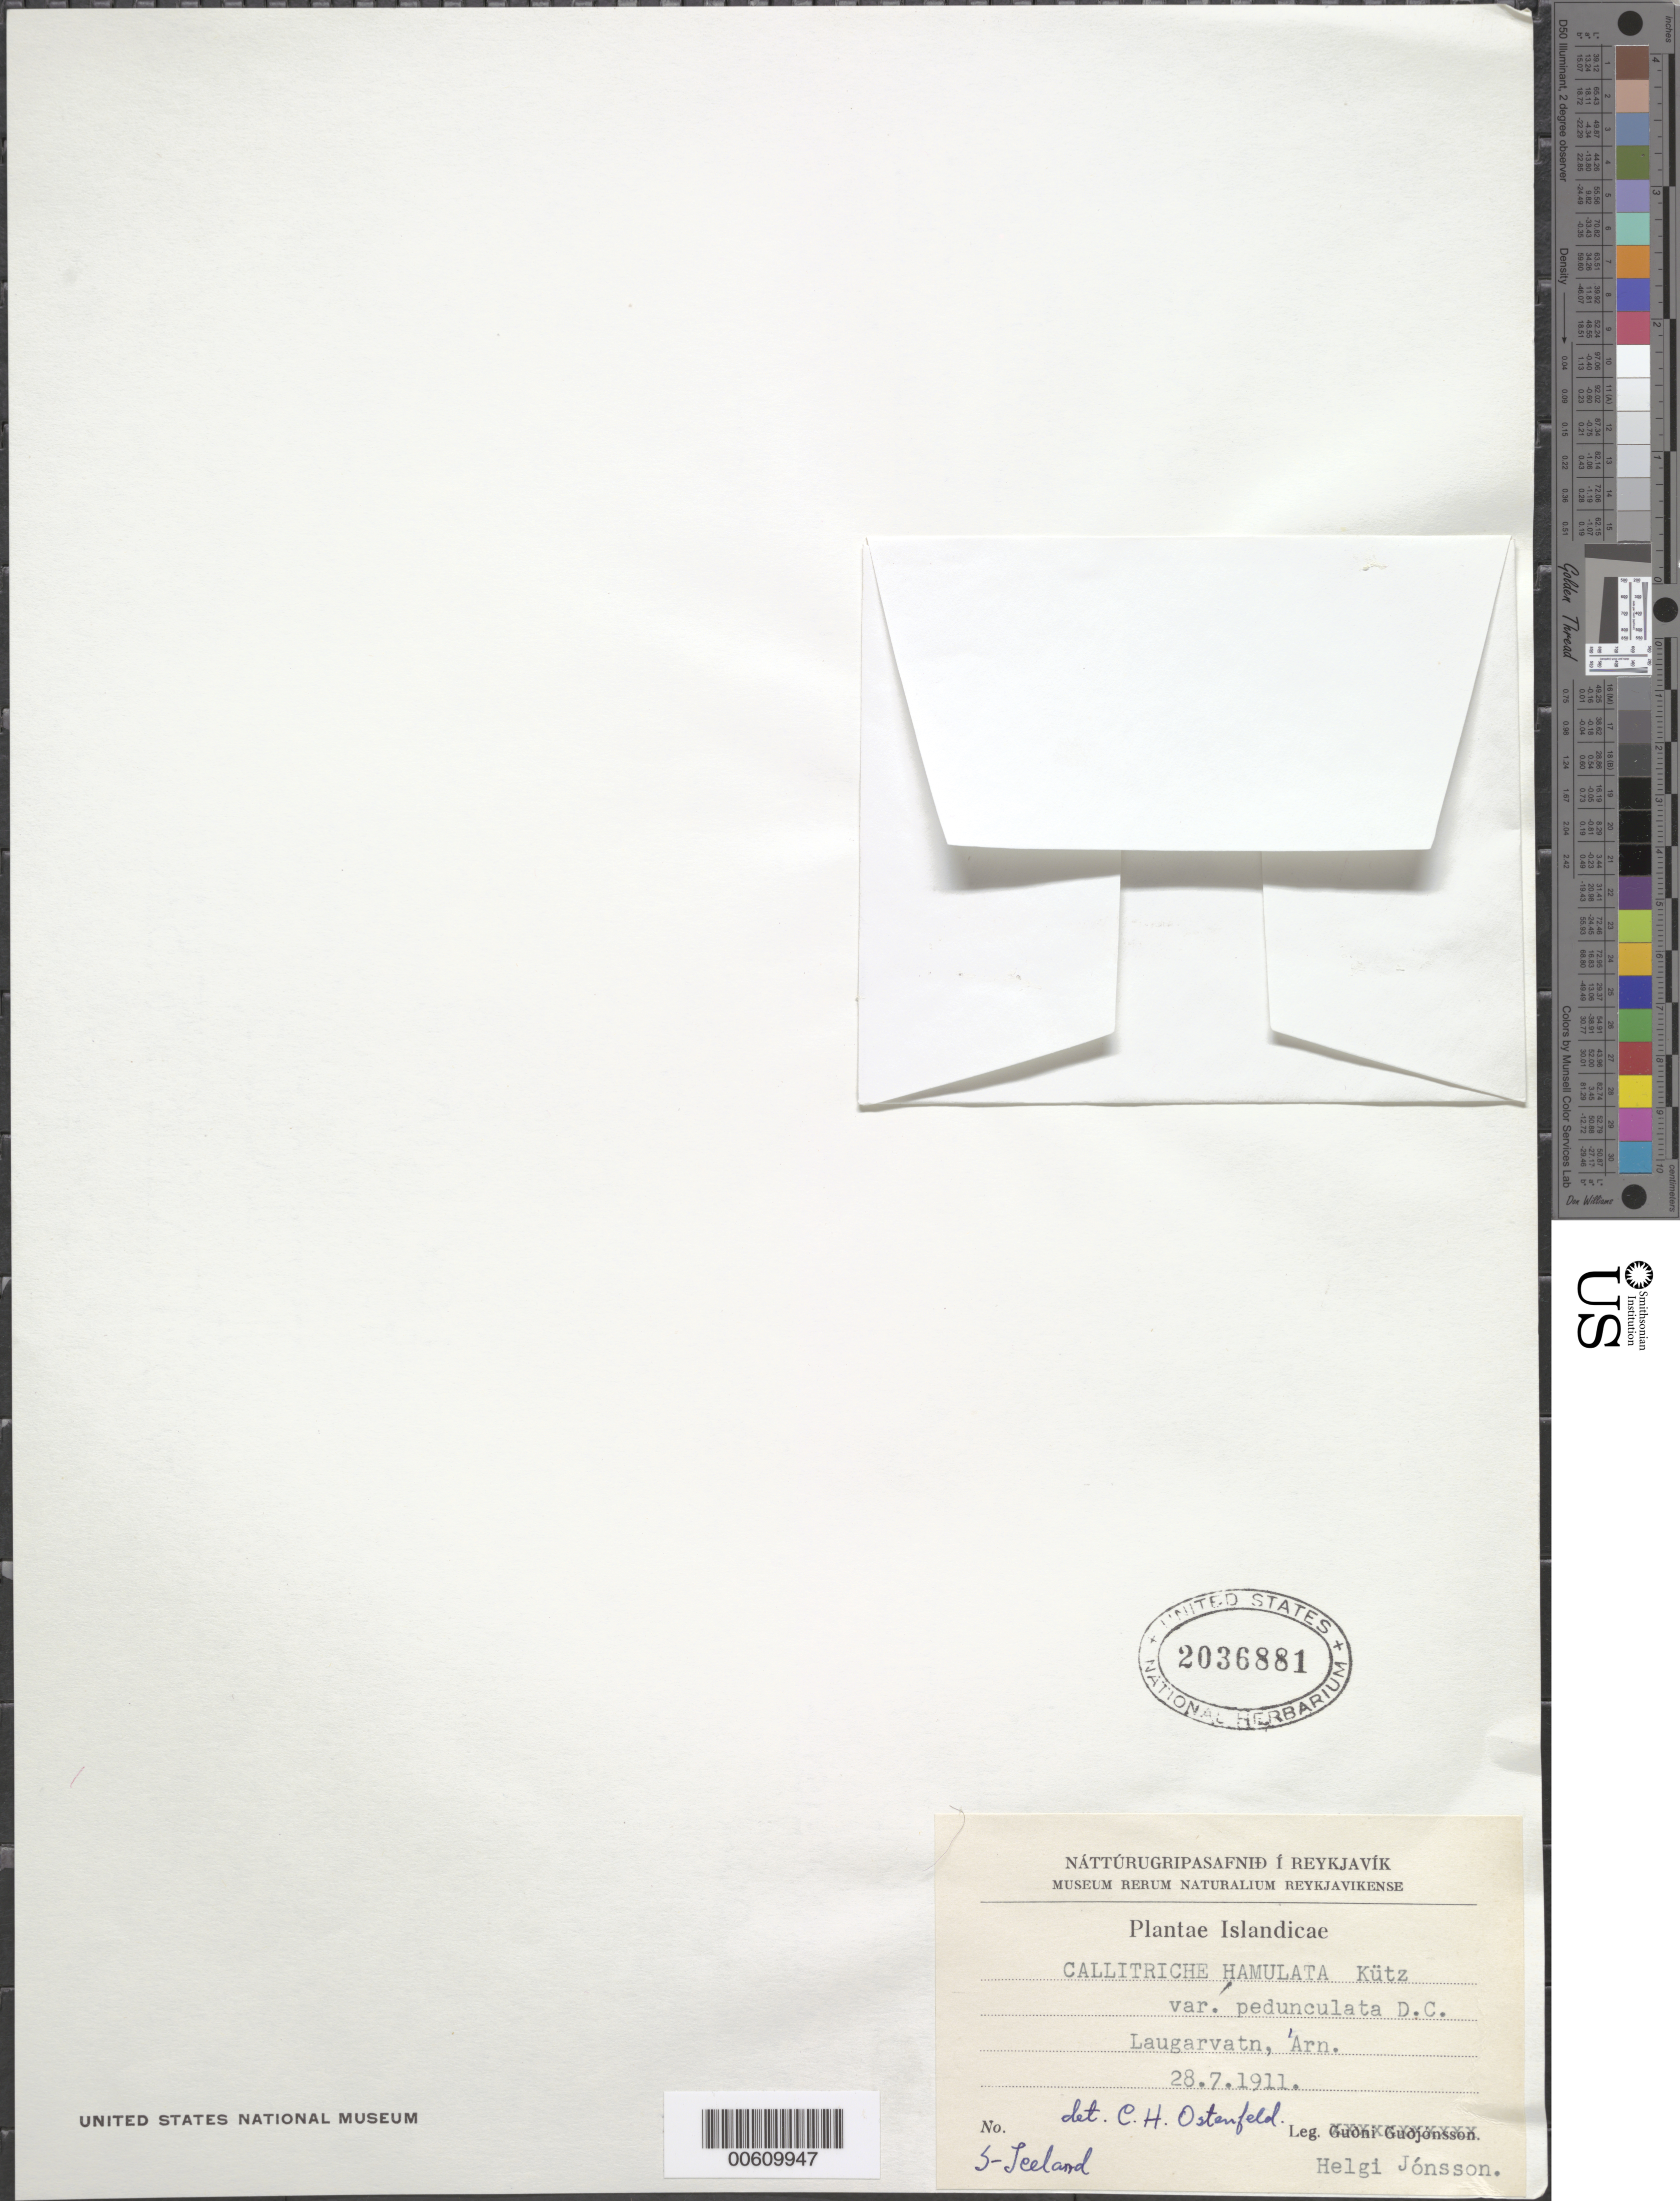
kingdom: Plantae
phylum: Tracheophyta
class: Magnoliopsida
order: Lamiales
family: Plantaginaceae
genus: Callitriche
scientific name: Callitriche hamulata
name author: Kütz. ex W.D.J. Koch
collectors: H. Jónsson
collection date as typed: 28 Jul 1911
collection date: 1911-07-28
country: Iceland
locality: Laugarvatn, Arn.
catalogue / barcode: US 2036881